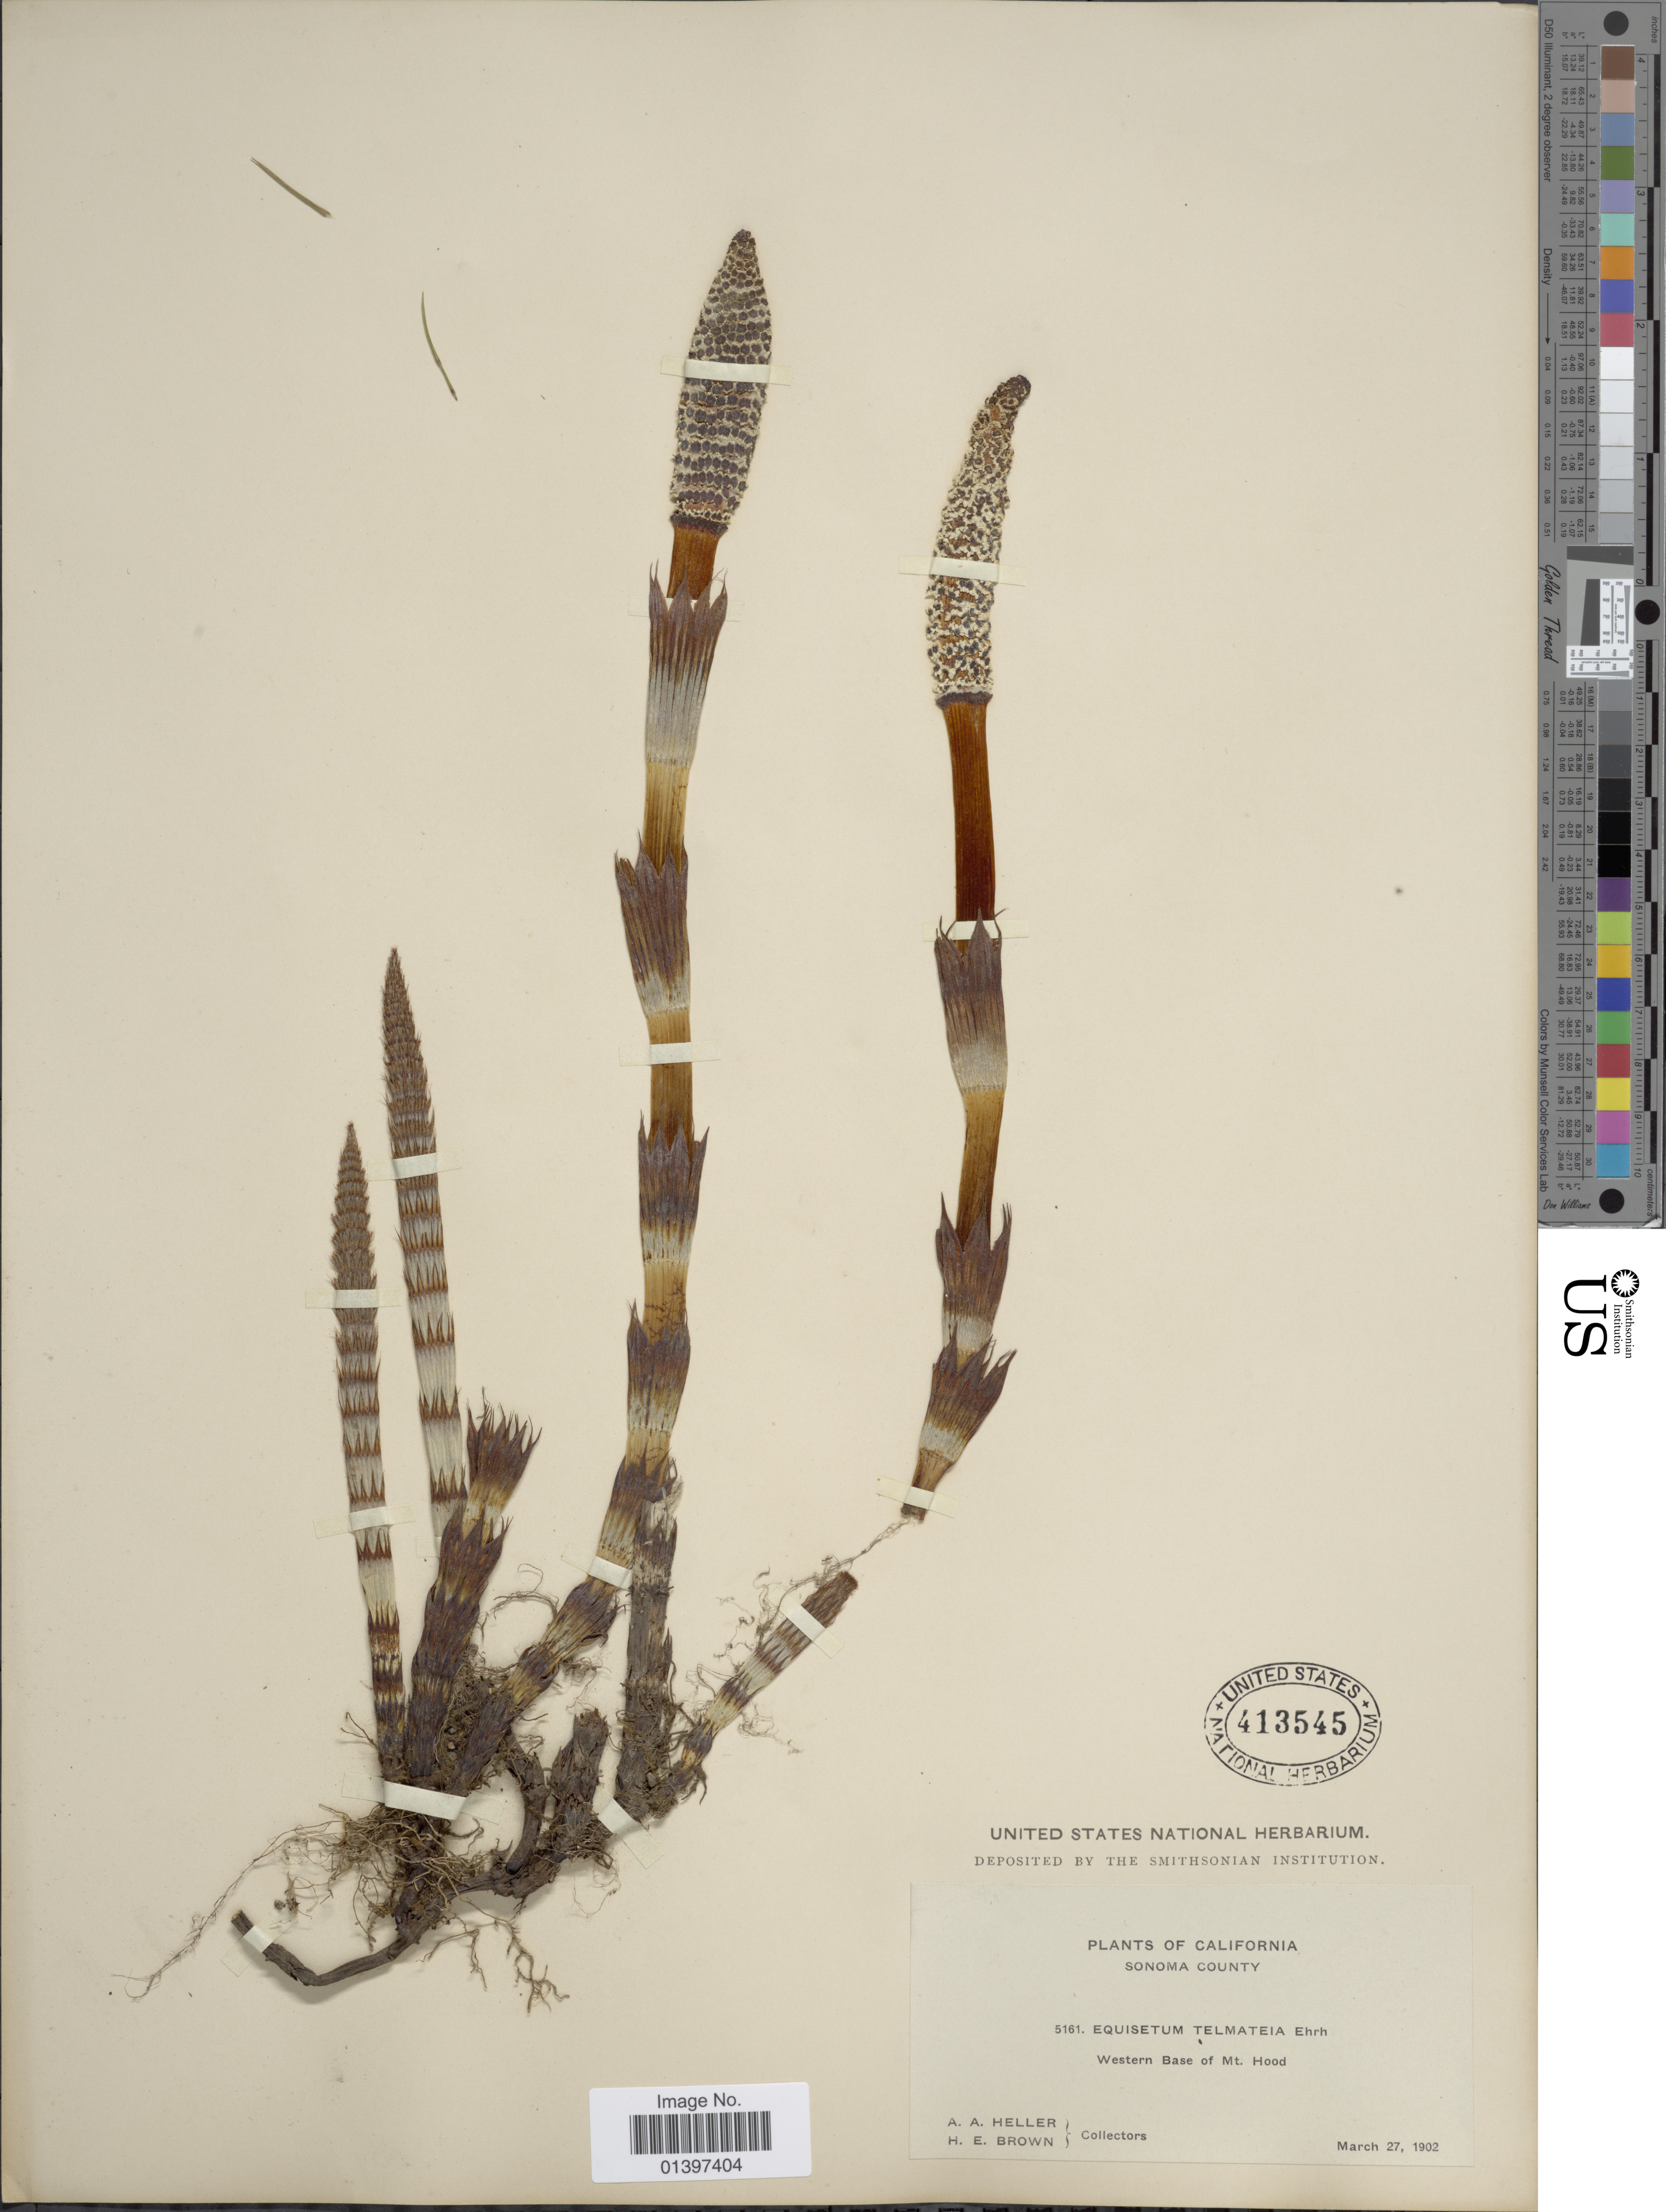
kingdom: Plantae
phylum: Tracheophyta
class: Polypodiopsida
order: Equisetales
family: Equisetaceae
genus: Equisetum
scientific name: Equisetum telmateia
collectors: A. A. Heller & H. E. Brown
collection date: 1902-03-27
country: United States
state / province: California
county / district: Sonoma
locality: Sonoma County, Western Base of Mt. Hood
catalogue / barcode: US 413545